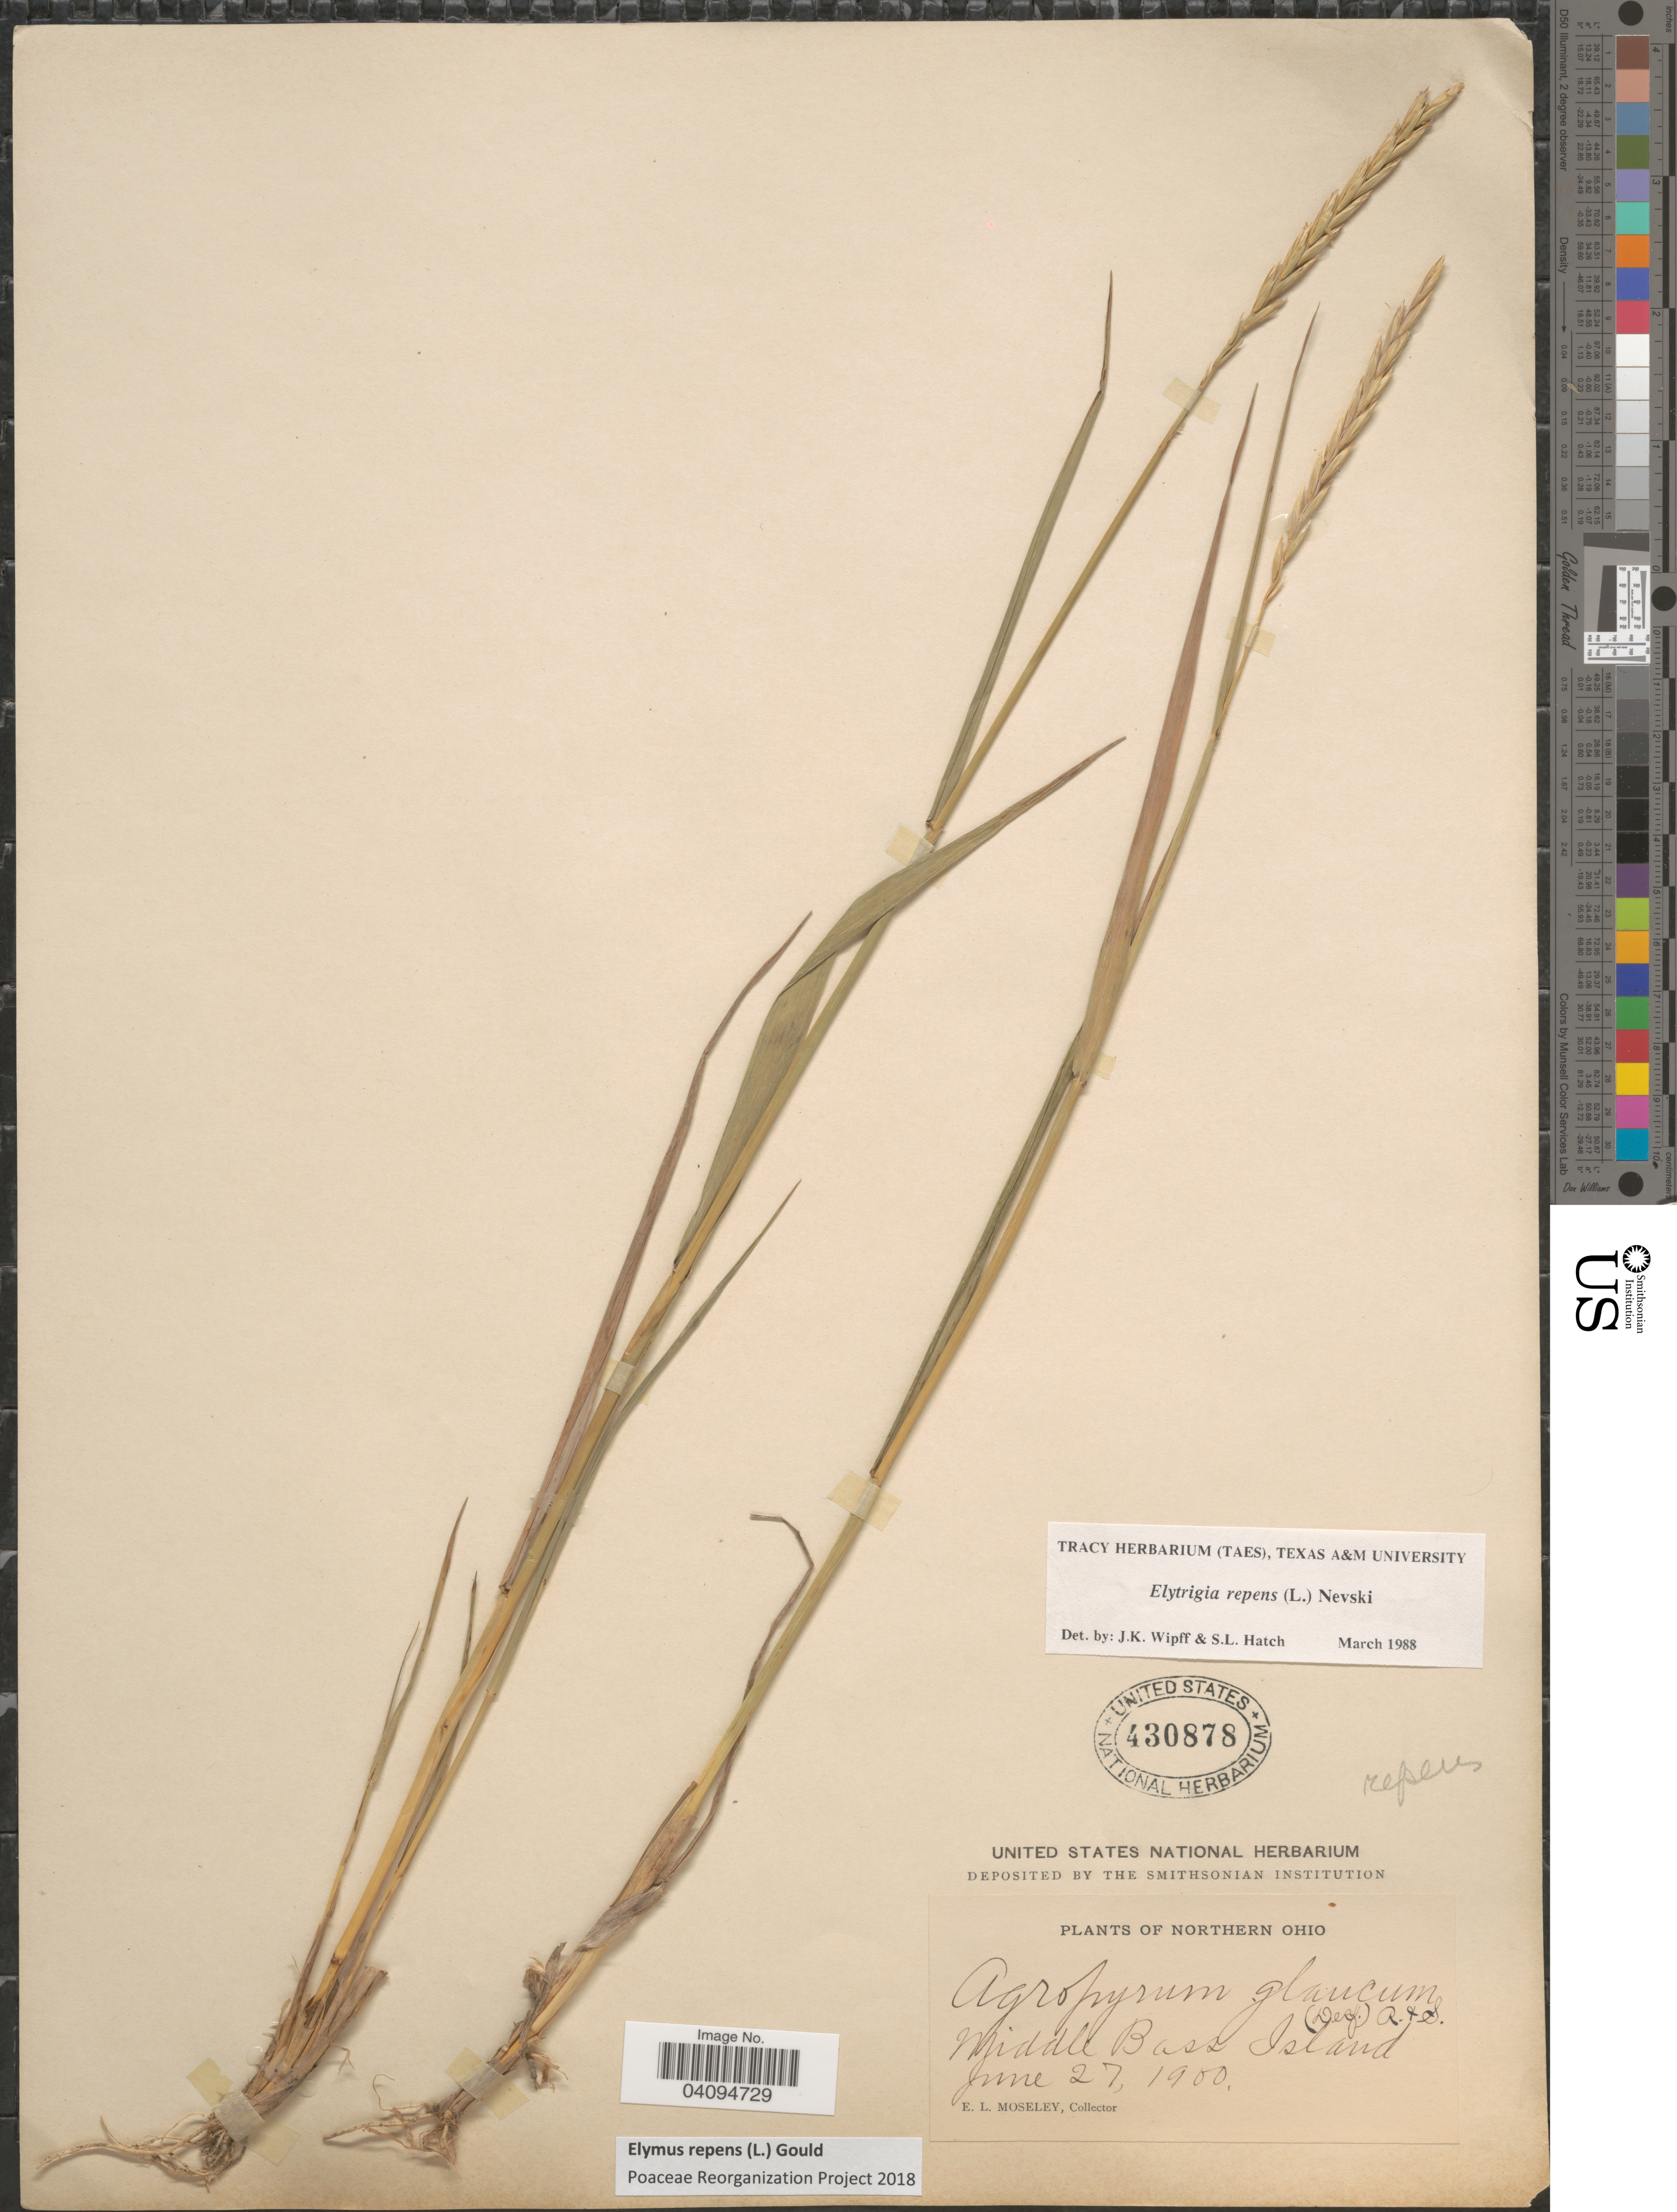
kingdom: Plantae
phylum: Tracheophyta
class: Liliopsida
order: Poales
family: Poaceae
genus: Elymus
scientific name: Elymus repens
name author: (L.) Gould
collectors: E. Moseley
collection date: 1900-06-27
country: United States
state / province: Ohio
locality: Northern Ohio. Middle Bass Island.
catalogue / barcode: US 430878